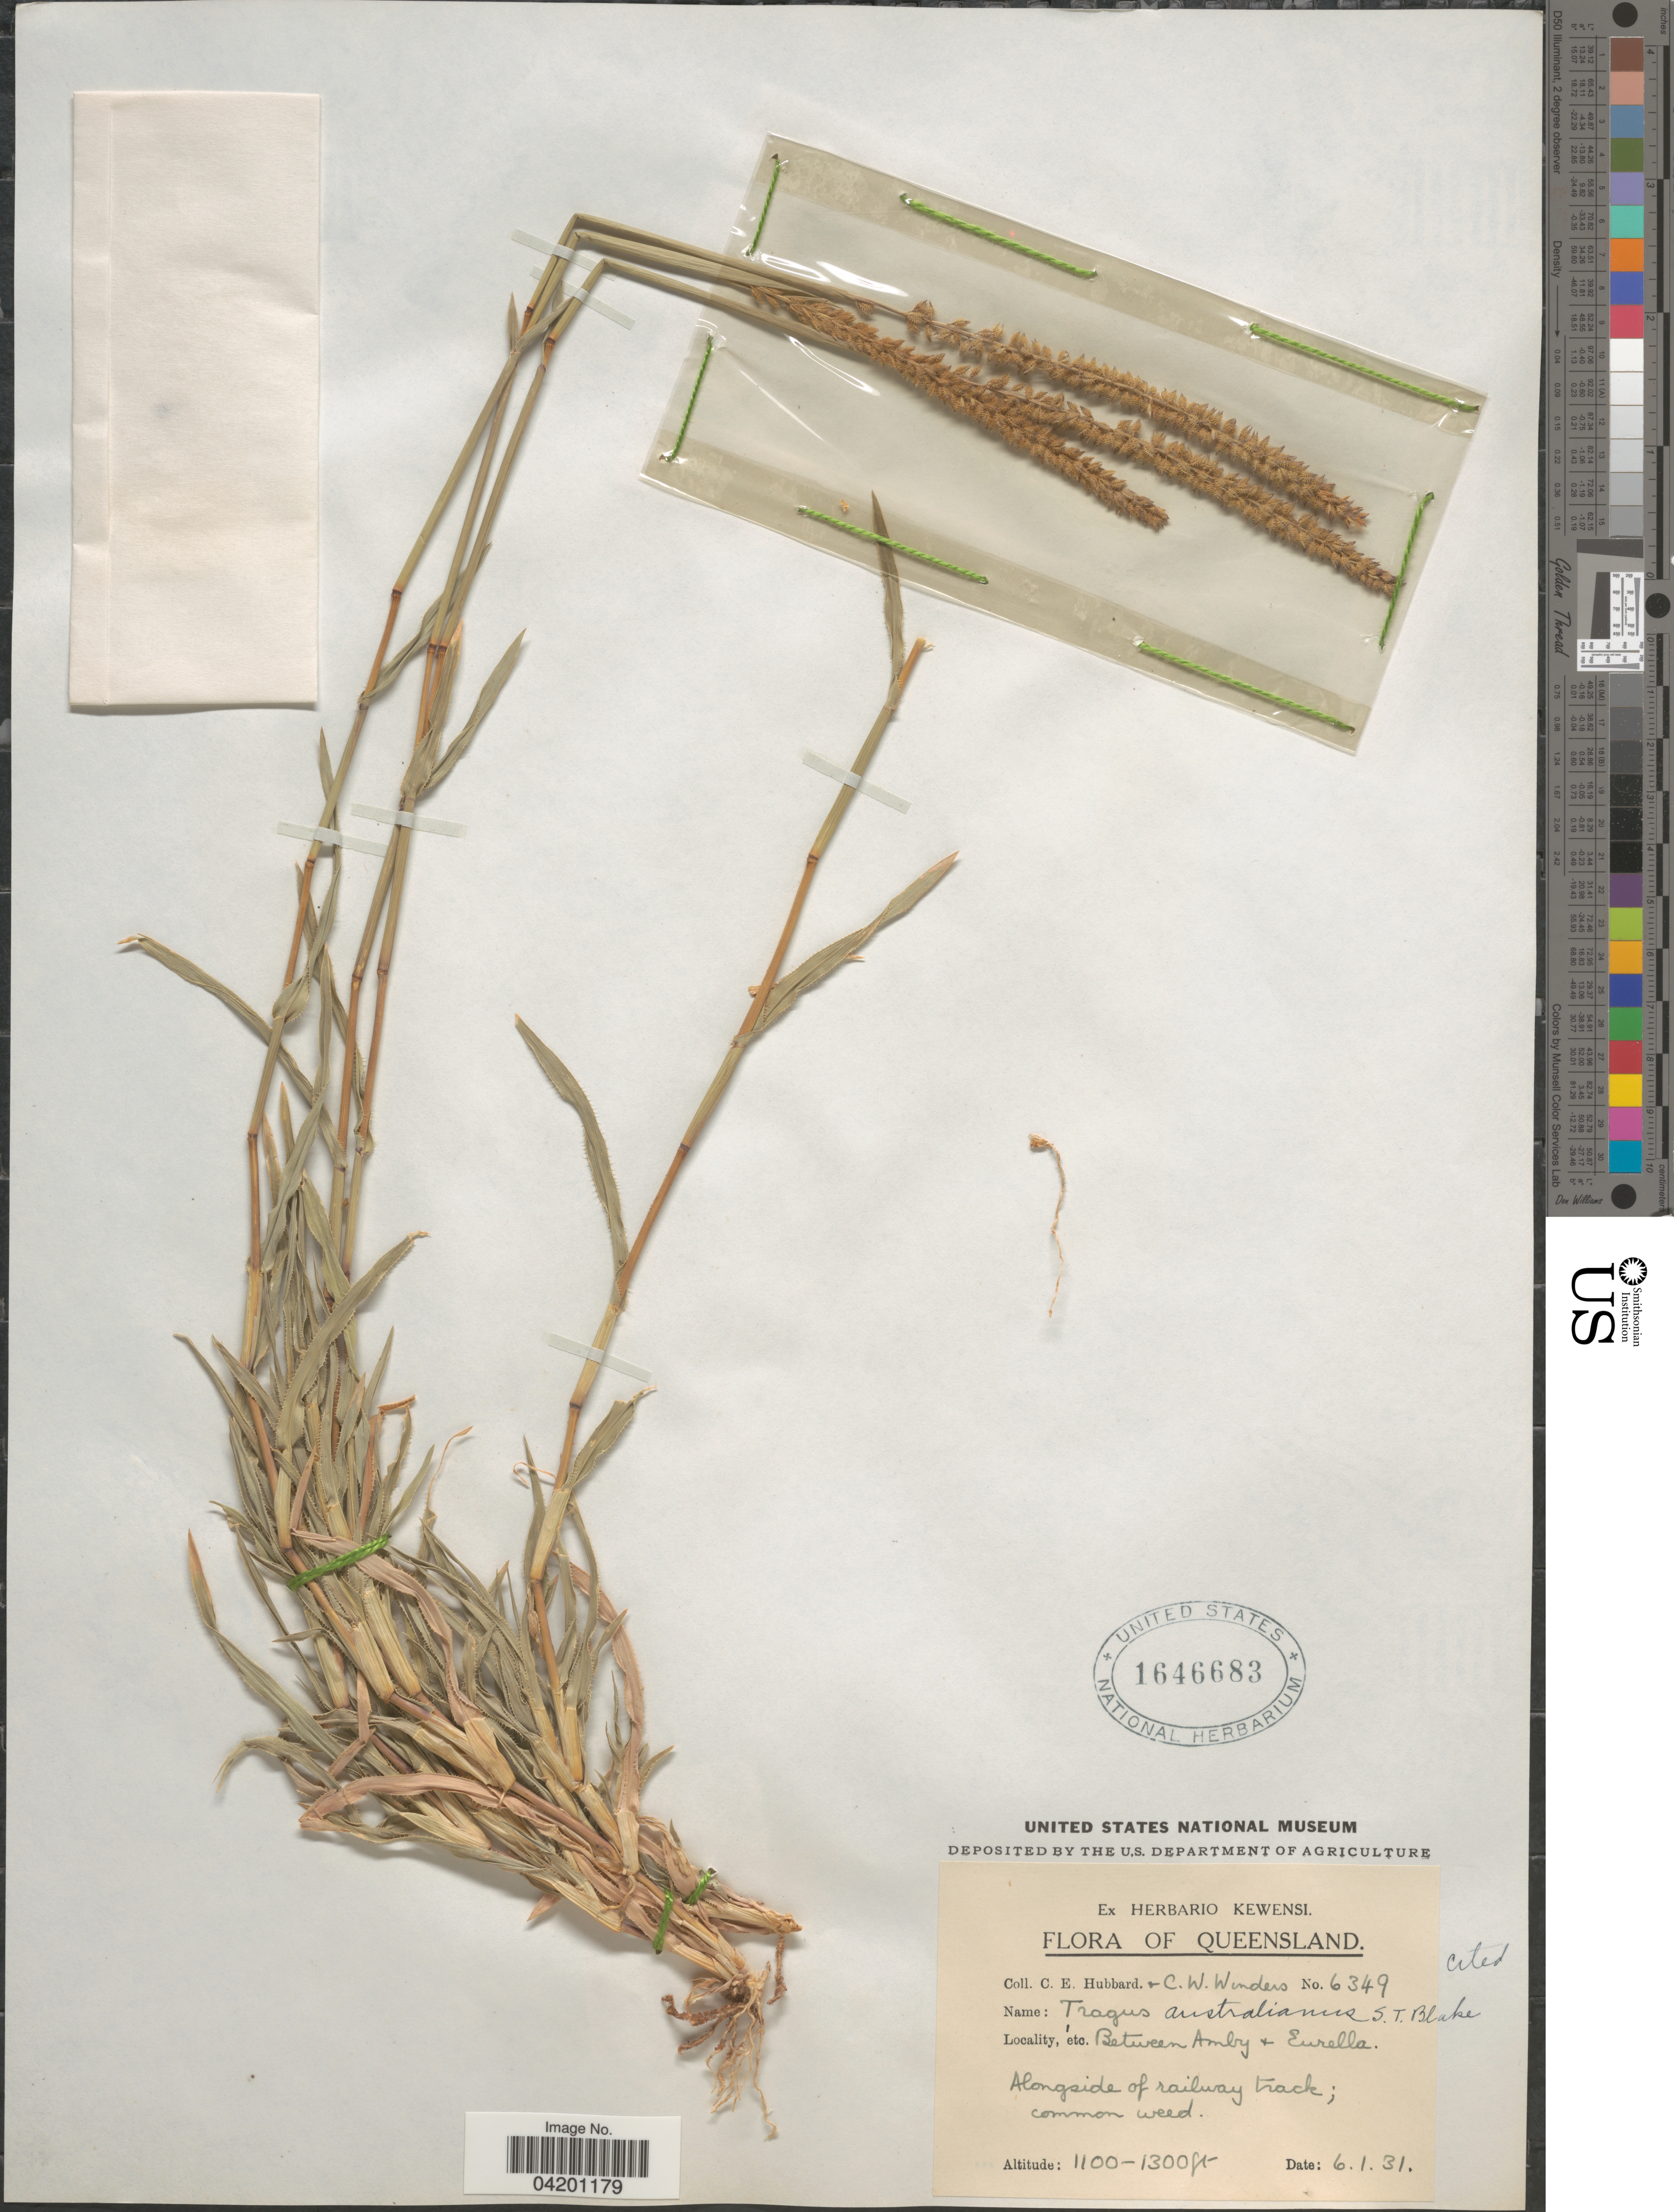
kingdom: Plantae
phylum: Tracheophyta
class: Liliopsida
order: Poales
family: Poaceae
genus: Tragus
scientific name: Tragus australianus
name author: S.T. Blake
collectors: C. E. Hubbard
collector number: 6349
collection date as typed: Transcribed d/m/y: 6/1/31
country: Australia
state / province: Queensland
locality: Between Amby & Eurella. Alongside of railway track.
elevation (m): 335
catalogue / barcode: US 1646683